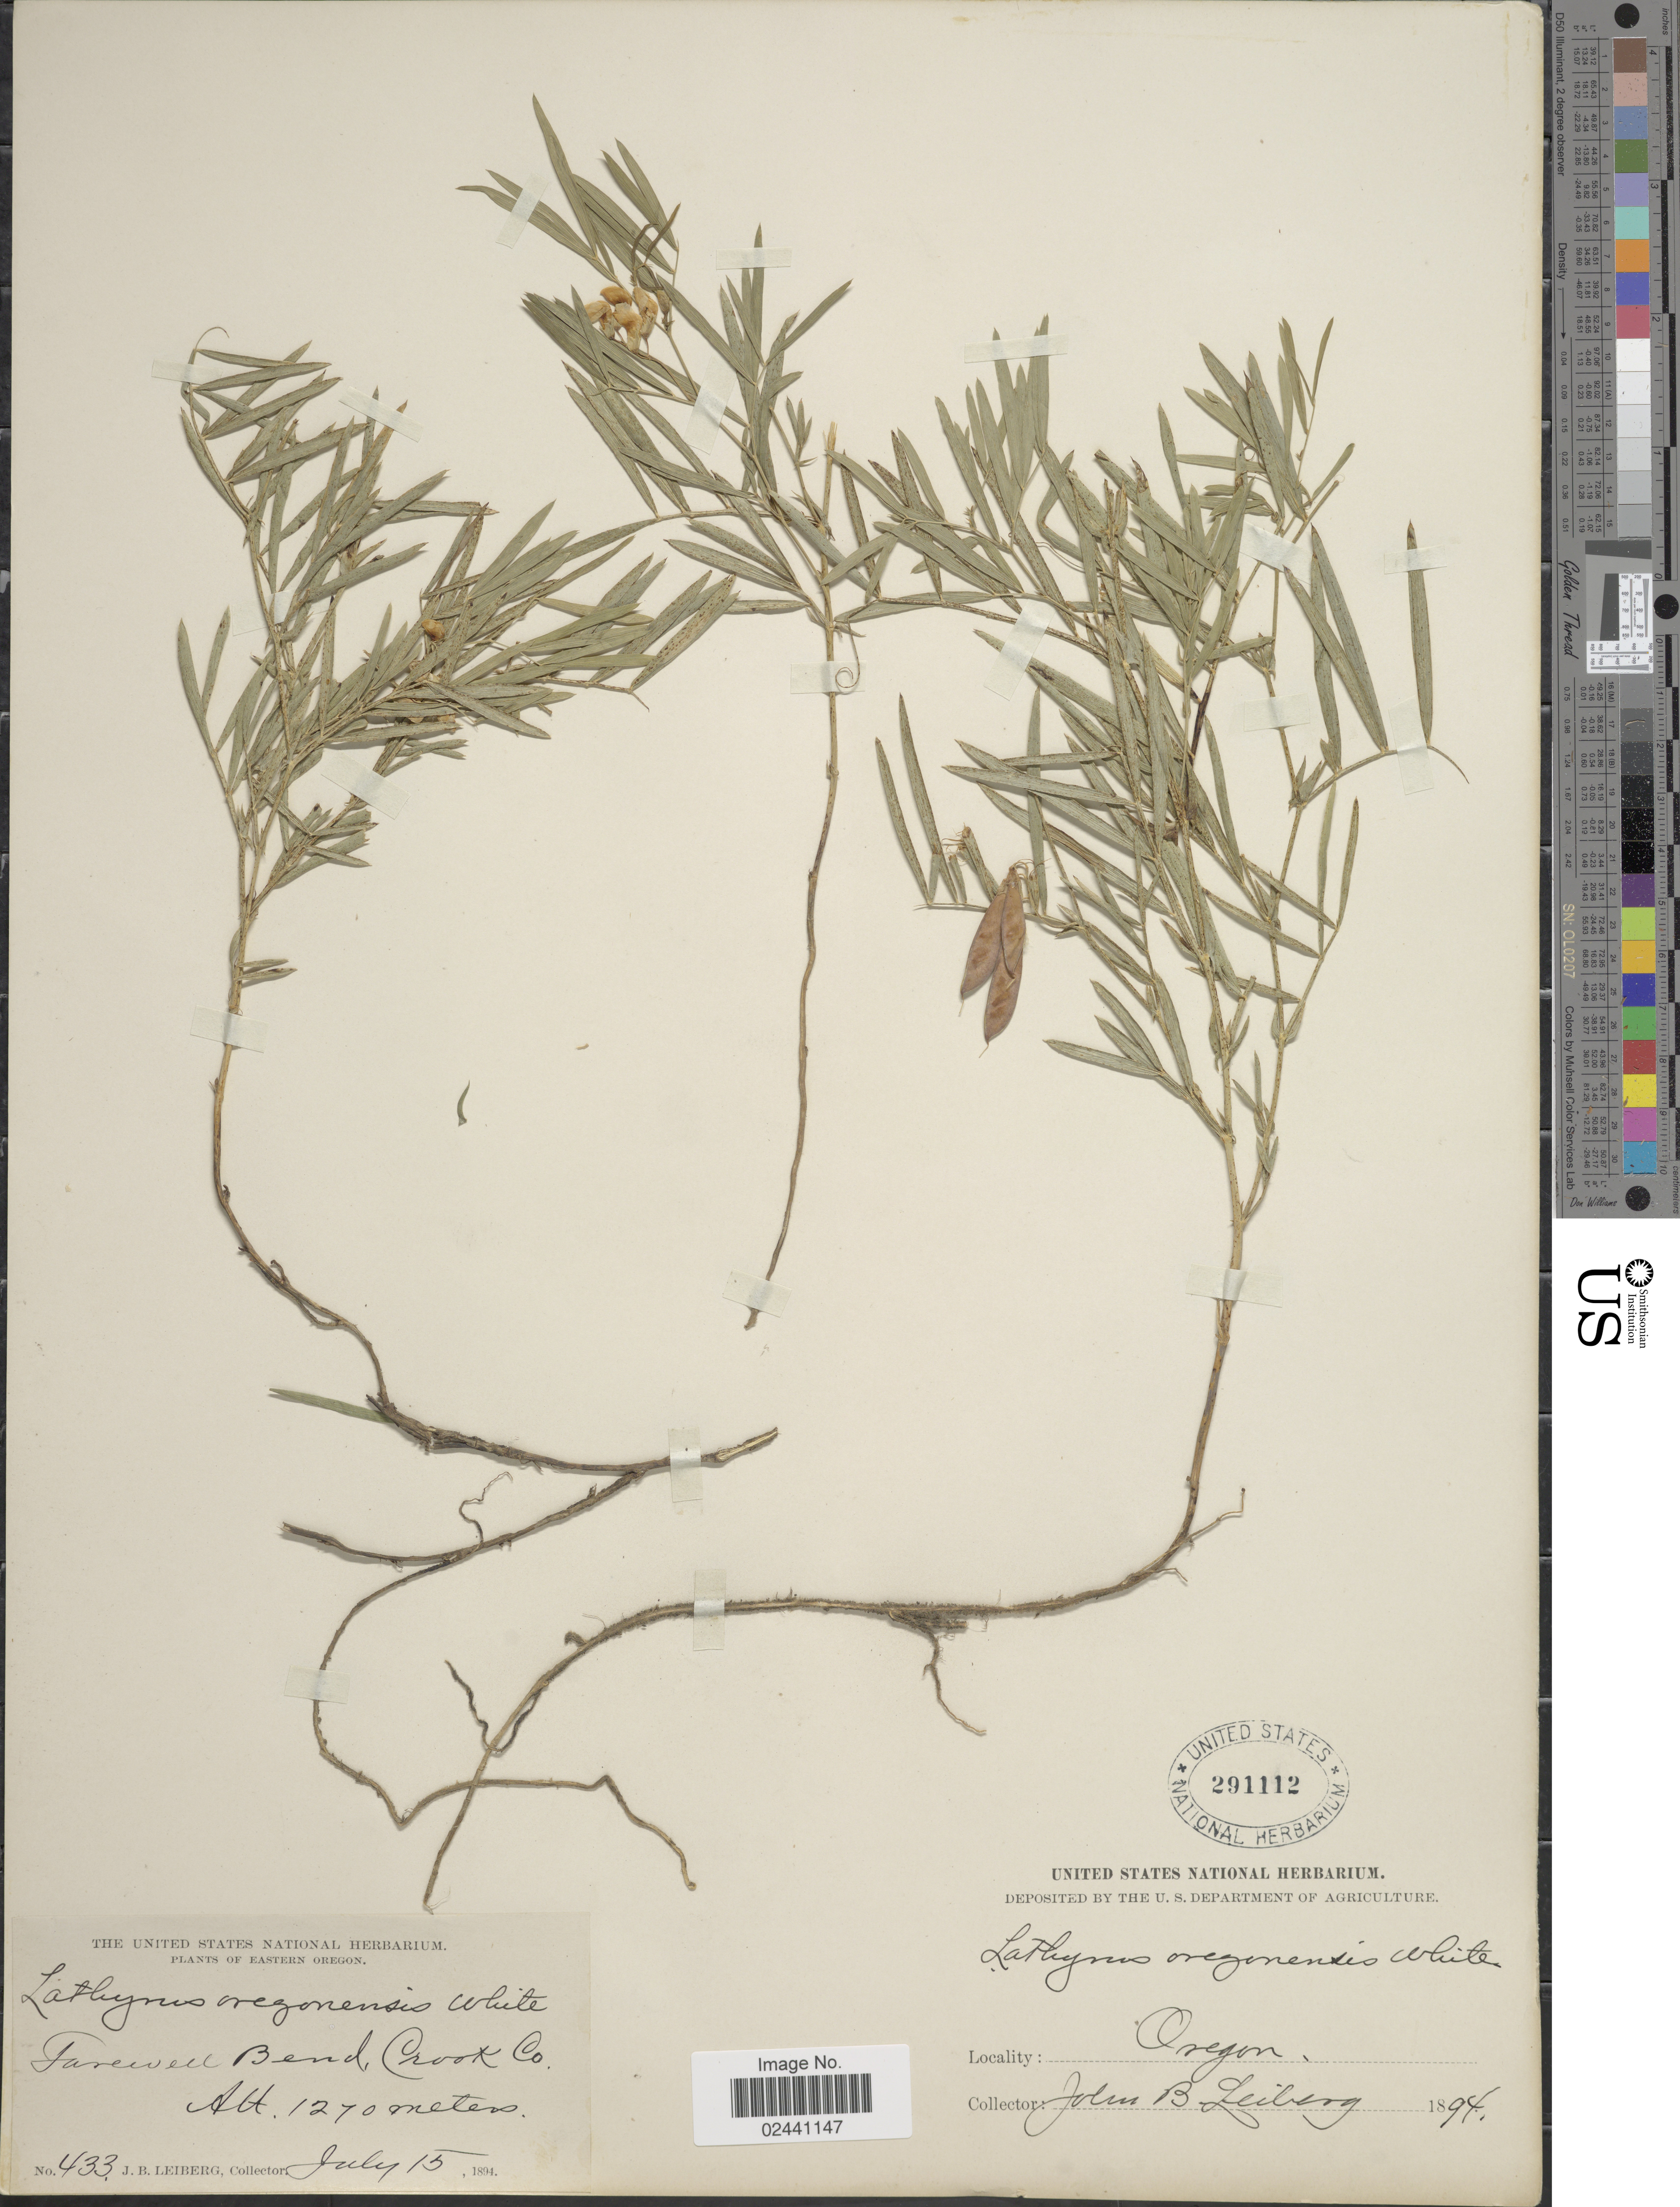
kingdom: Plantae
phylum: Tracheophyta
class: Magnoliopsida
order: Fabales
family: Fabaceae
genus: Lathyrus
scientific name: Lathyrus oregonensis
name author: T.G. White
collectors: J. B. Leiberg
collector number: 433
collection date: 1894-07-15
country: United States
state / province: Oregon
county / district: Crook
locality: Eastern Oregon. Farewell Bend Crook Co.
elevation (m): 1270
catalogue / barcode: US 291112